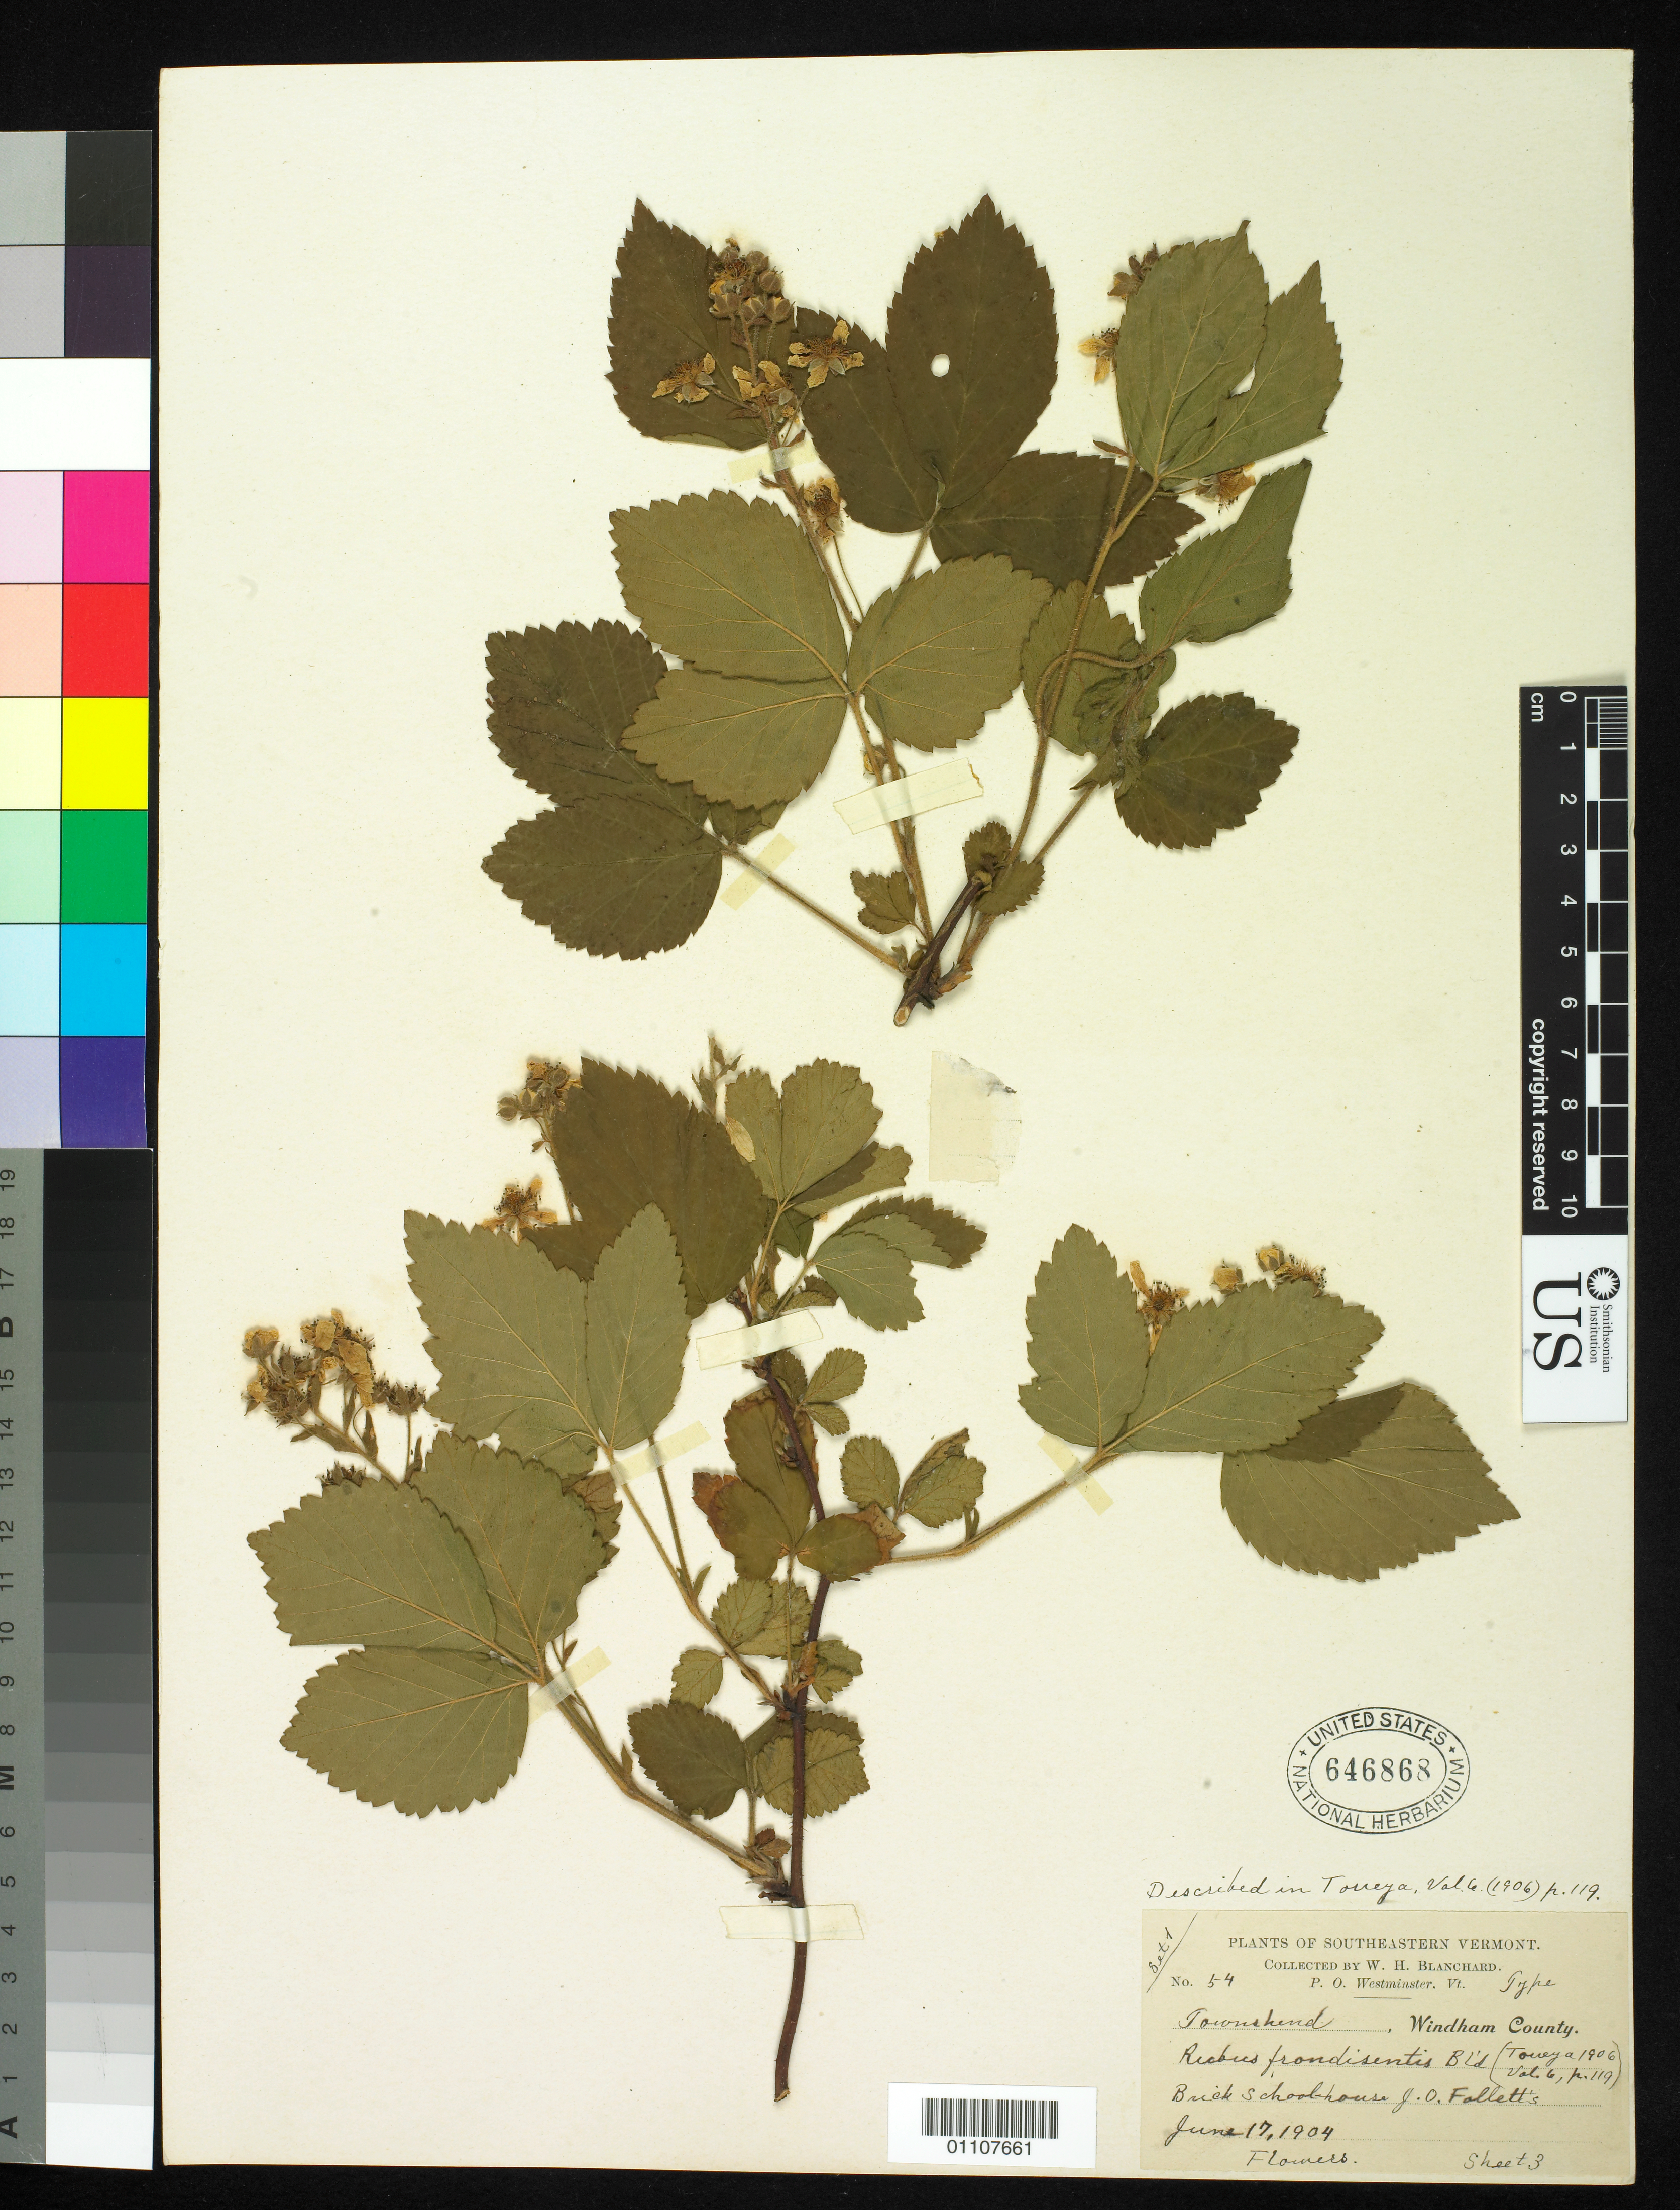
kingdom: Plantae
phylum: Tracheophyta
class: Magnoliopsida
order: Rosales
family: Rosaceae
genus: Rubus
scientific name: Rubus frondisentis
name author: Blanch.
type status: Type Collection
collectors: W. H. Blanchard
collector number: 54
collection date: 1904-06-17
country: United States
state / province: Vermont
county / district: Windham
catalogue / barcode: US 646868